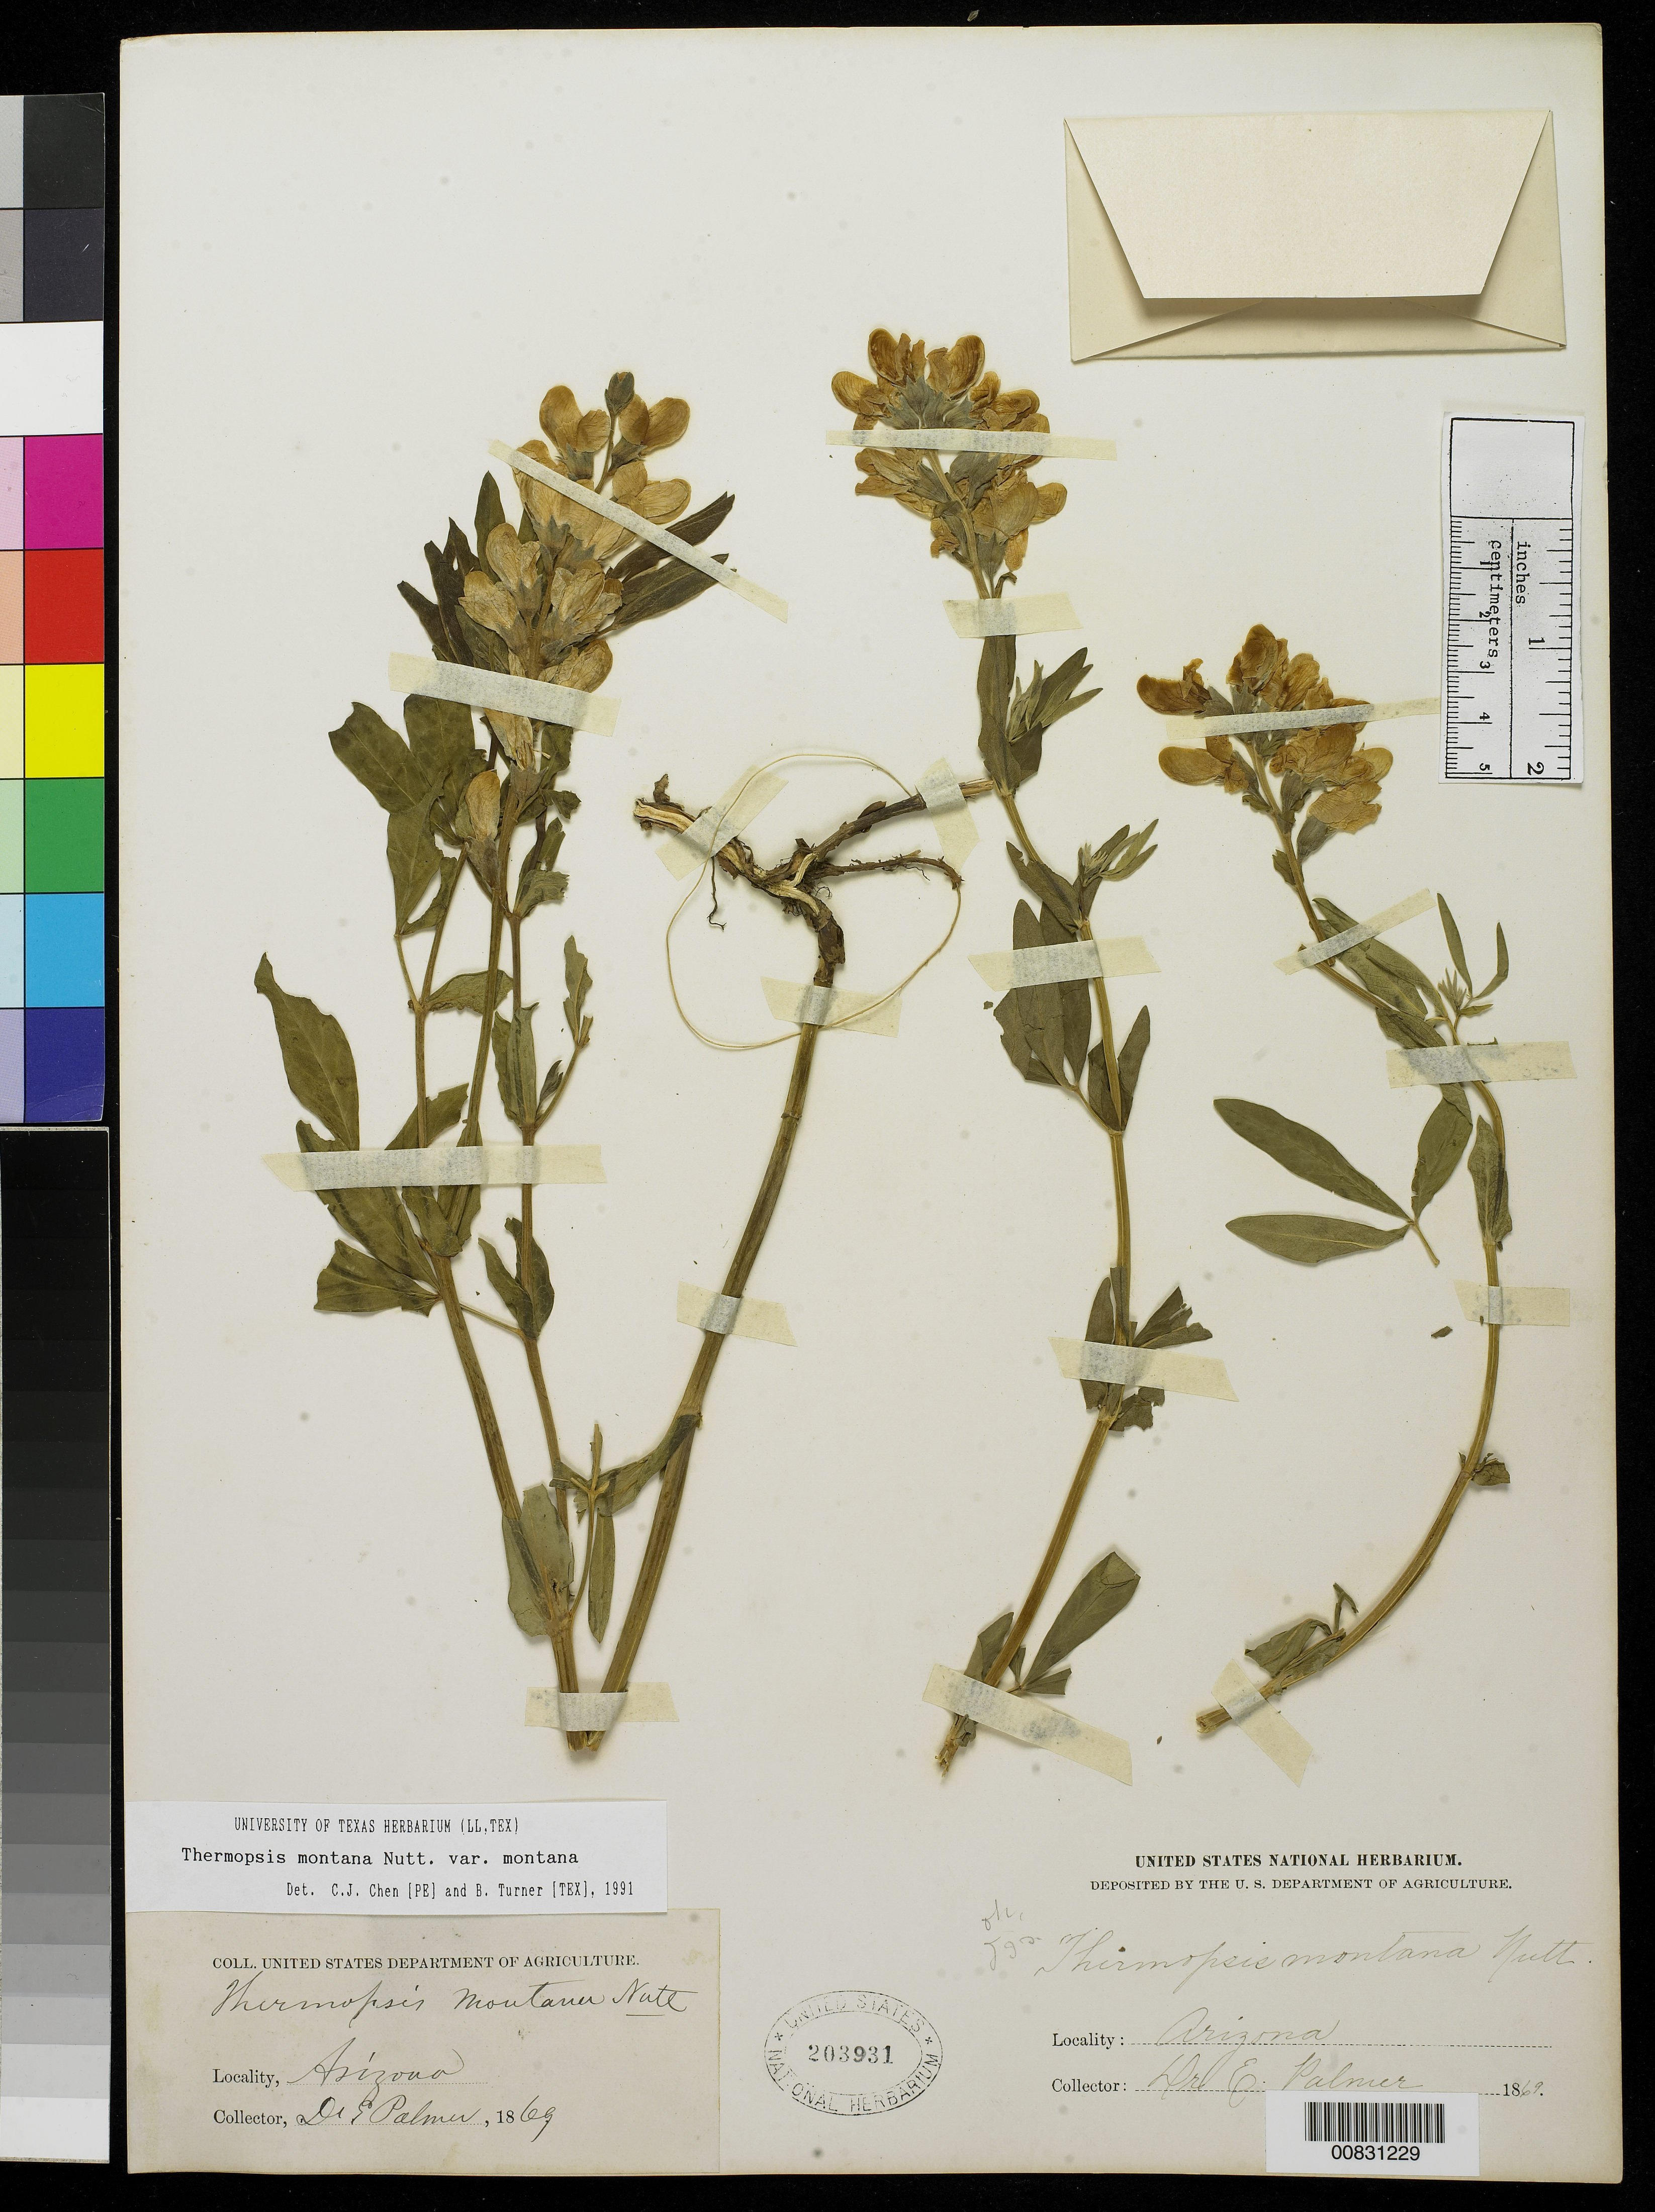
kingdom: Plantae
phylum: Tracheophyta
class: Magnoliopsida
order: Fabales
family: Fabaceae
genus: Thermopsis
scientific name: Thermopsis montana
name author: Nutt.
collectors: E. Palmer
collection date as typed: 1869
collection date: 1869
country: United States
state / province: Arizona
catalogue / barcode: US 203931